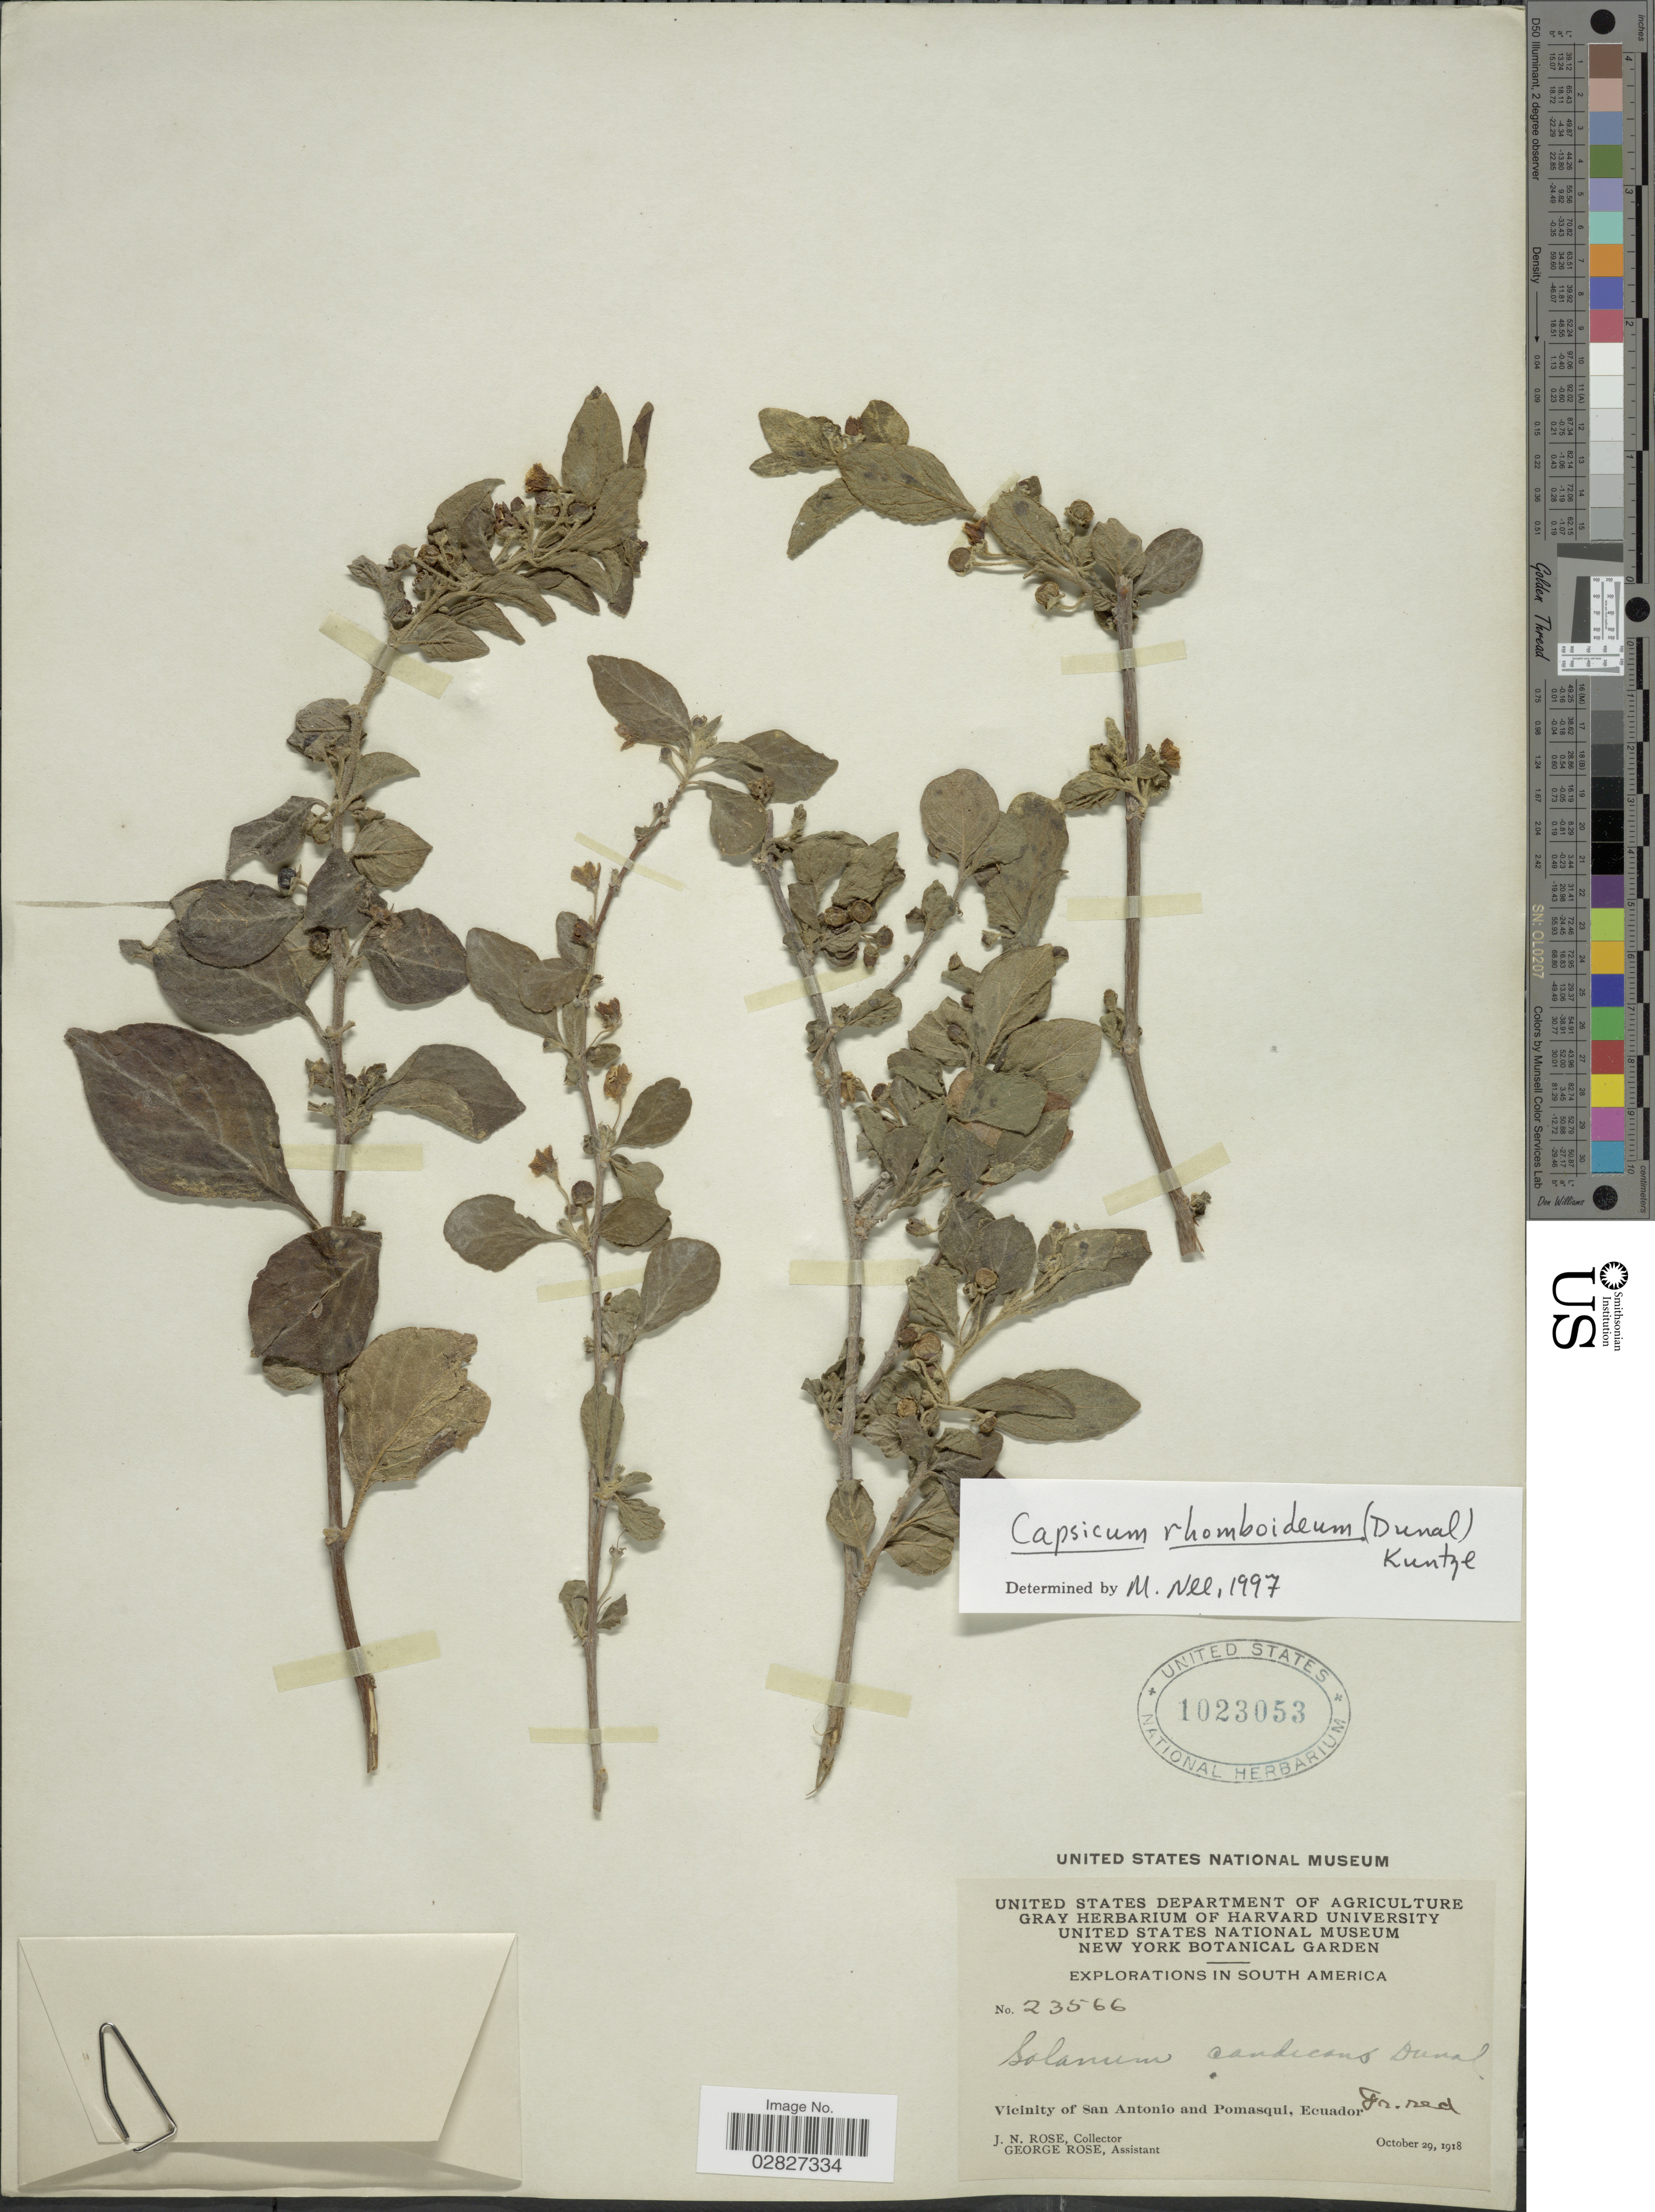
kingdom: Plantae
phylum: Tracheophyta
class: Magnoliopsida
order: Solanales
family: Solanaceae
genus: Capsicum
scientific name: Capsicum rhomboideum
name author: (Humb. & Bonpl. ex Dunal) Kuntze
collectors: J. N. Rose & G. Rose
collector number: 23566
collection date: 1918-10-29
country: Ecuador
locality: Vicinity of San Antonio and Pomasqui.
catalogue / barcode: US 1023053